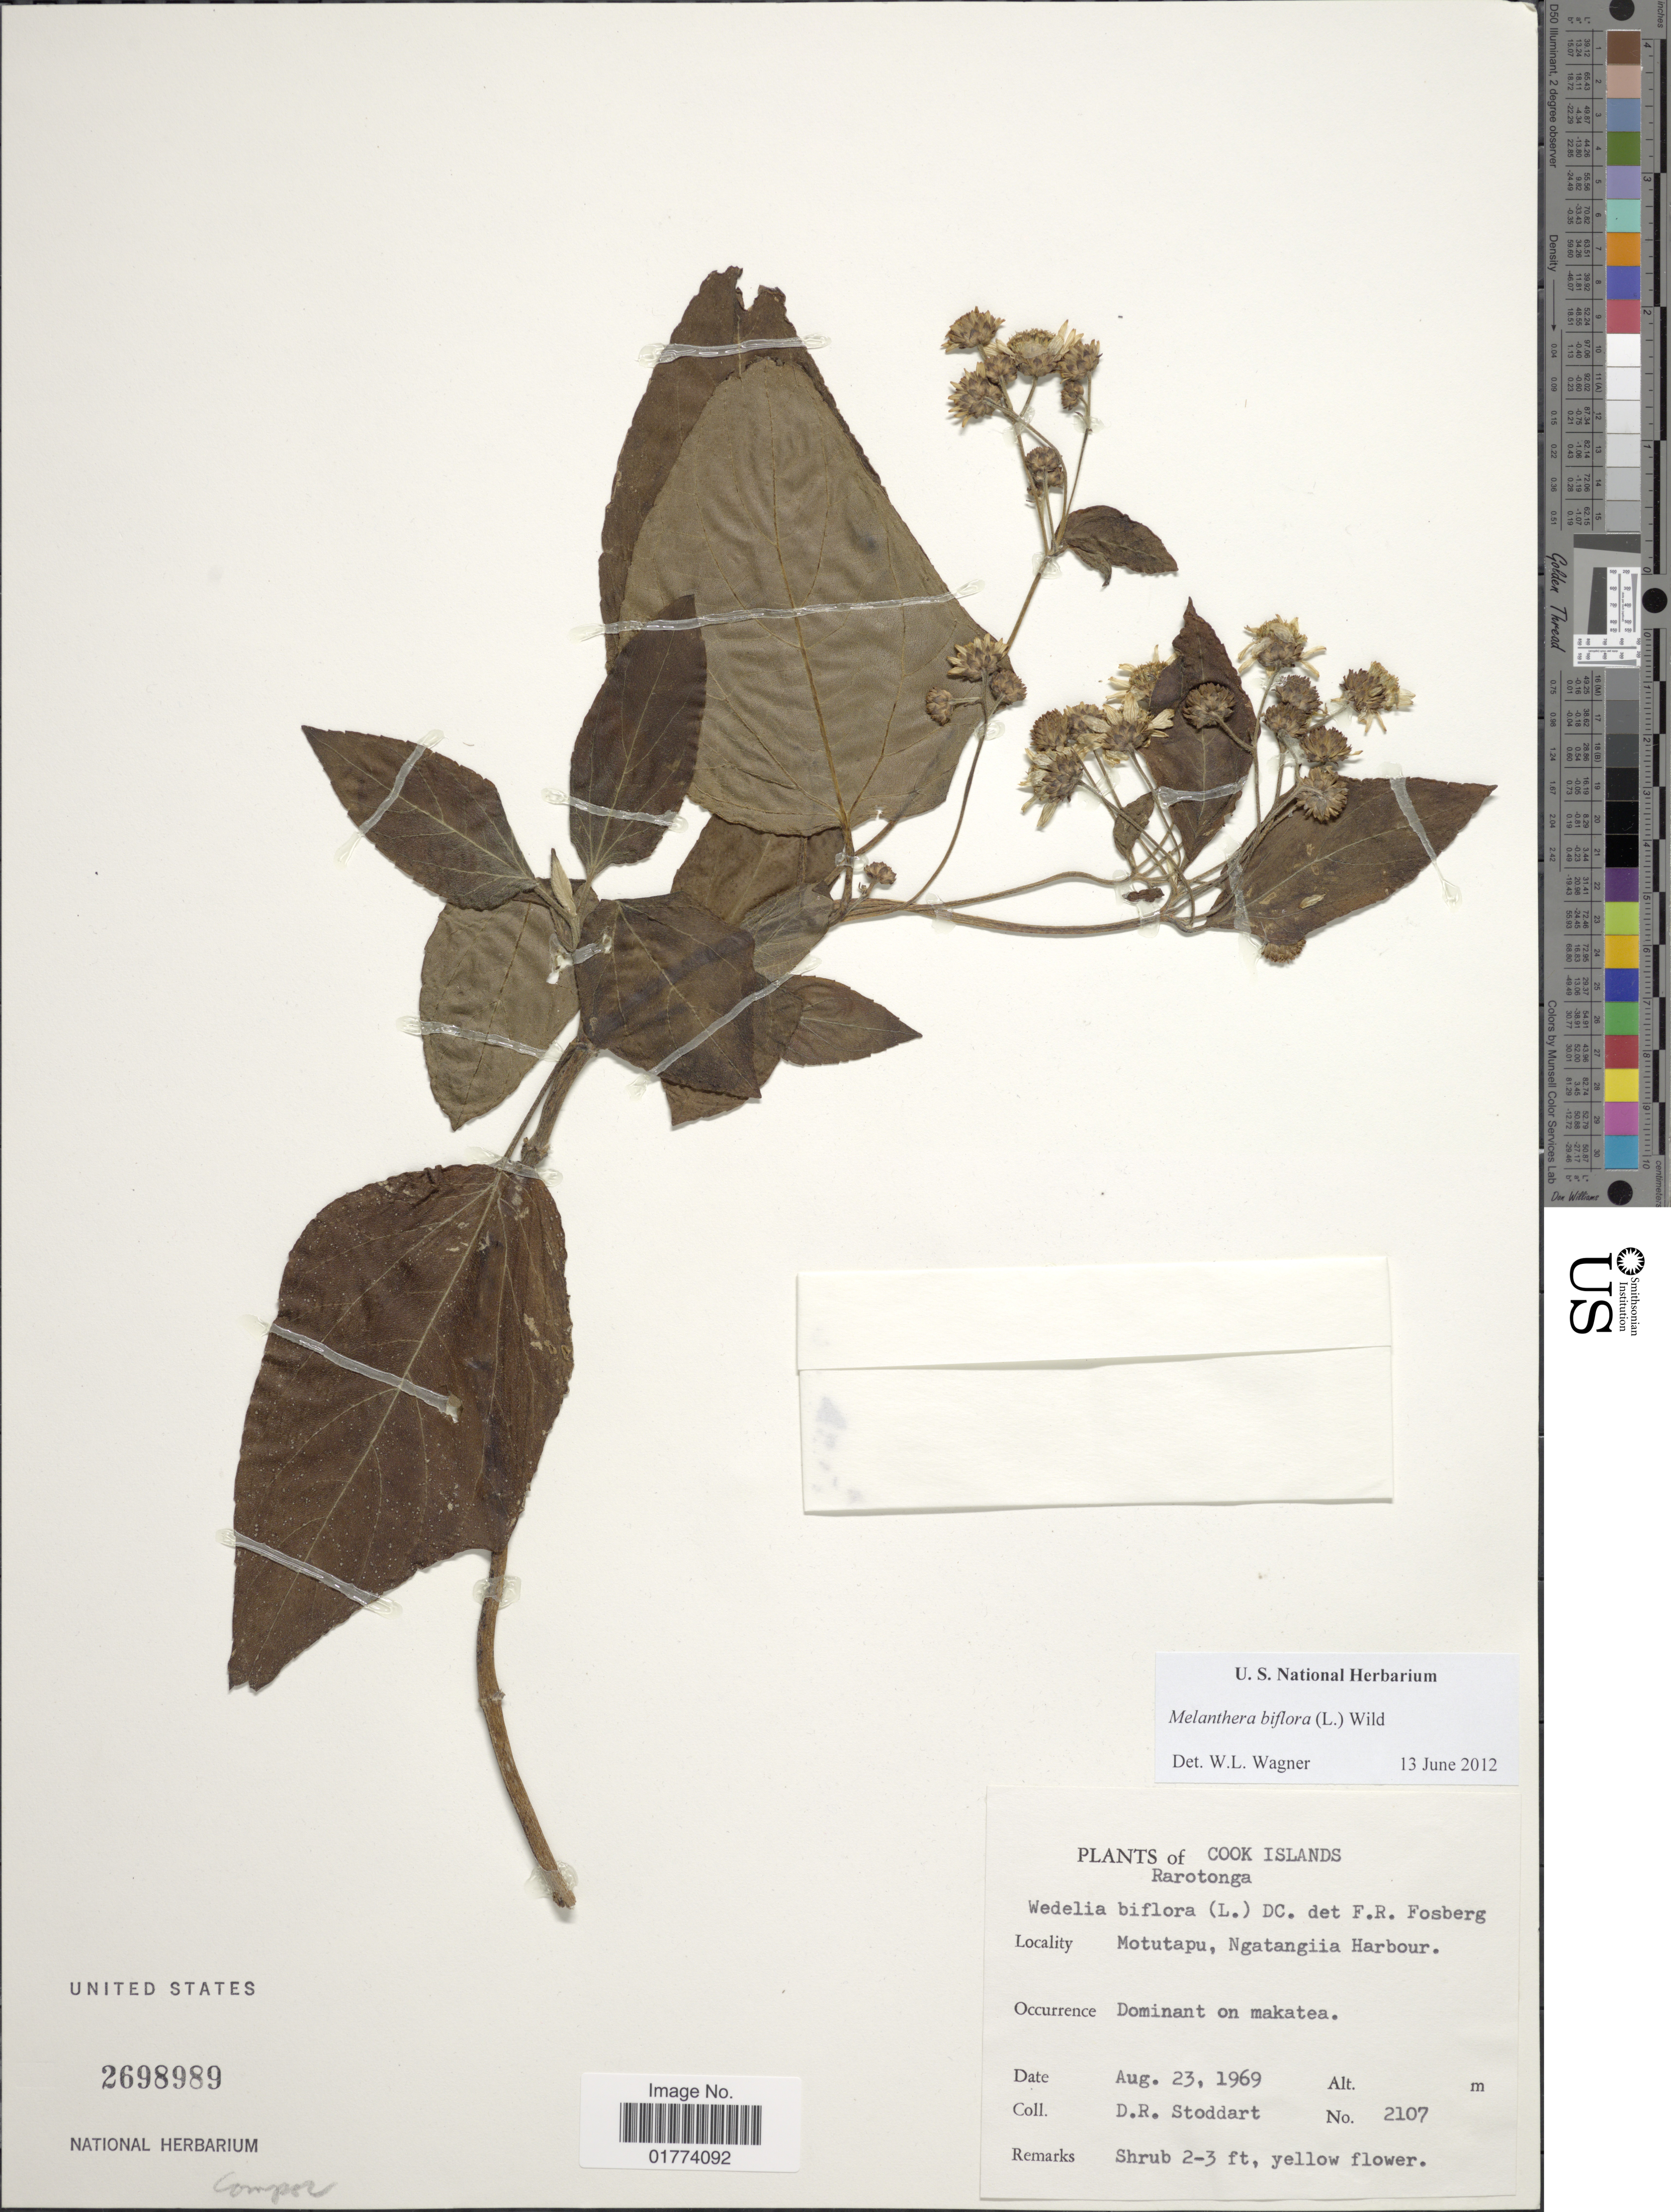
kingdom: Plantae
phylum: Tracheophyta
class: Magnoliopsida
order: Asterales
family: Asteraceae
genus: Wollastonia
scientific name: Wollastonia biflora var. biflora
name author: (L.) DC.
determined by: Wagner, W. L., (BOT), Smithsonian Institution - National Museum of Natural History (UNITED STATES)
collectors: D. R. Stoddart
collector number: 2107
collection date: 1969-08-23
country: Cook Islands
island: Rarotonga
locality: Rarotonga, Motutapu, Ngatangiia Harbour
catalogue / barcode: US 2698989